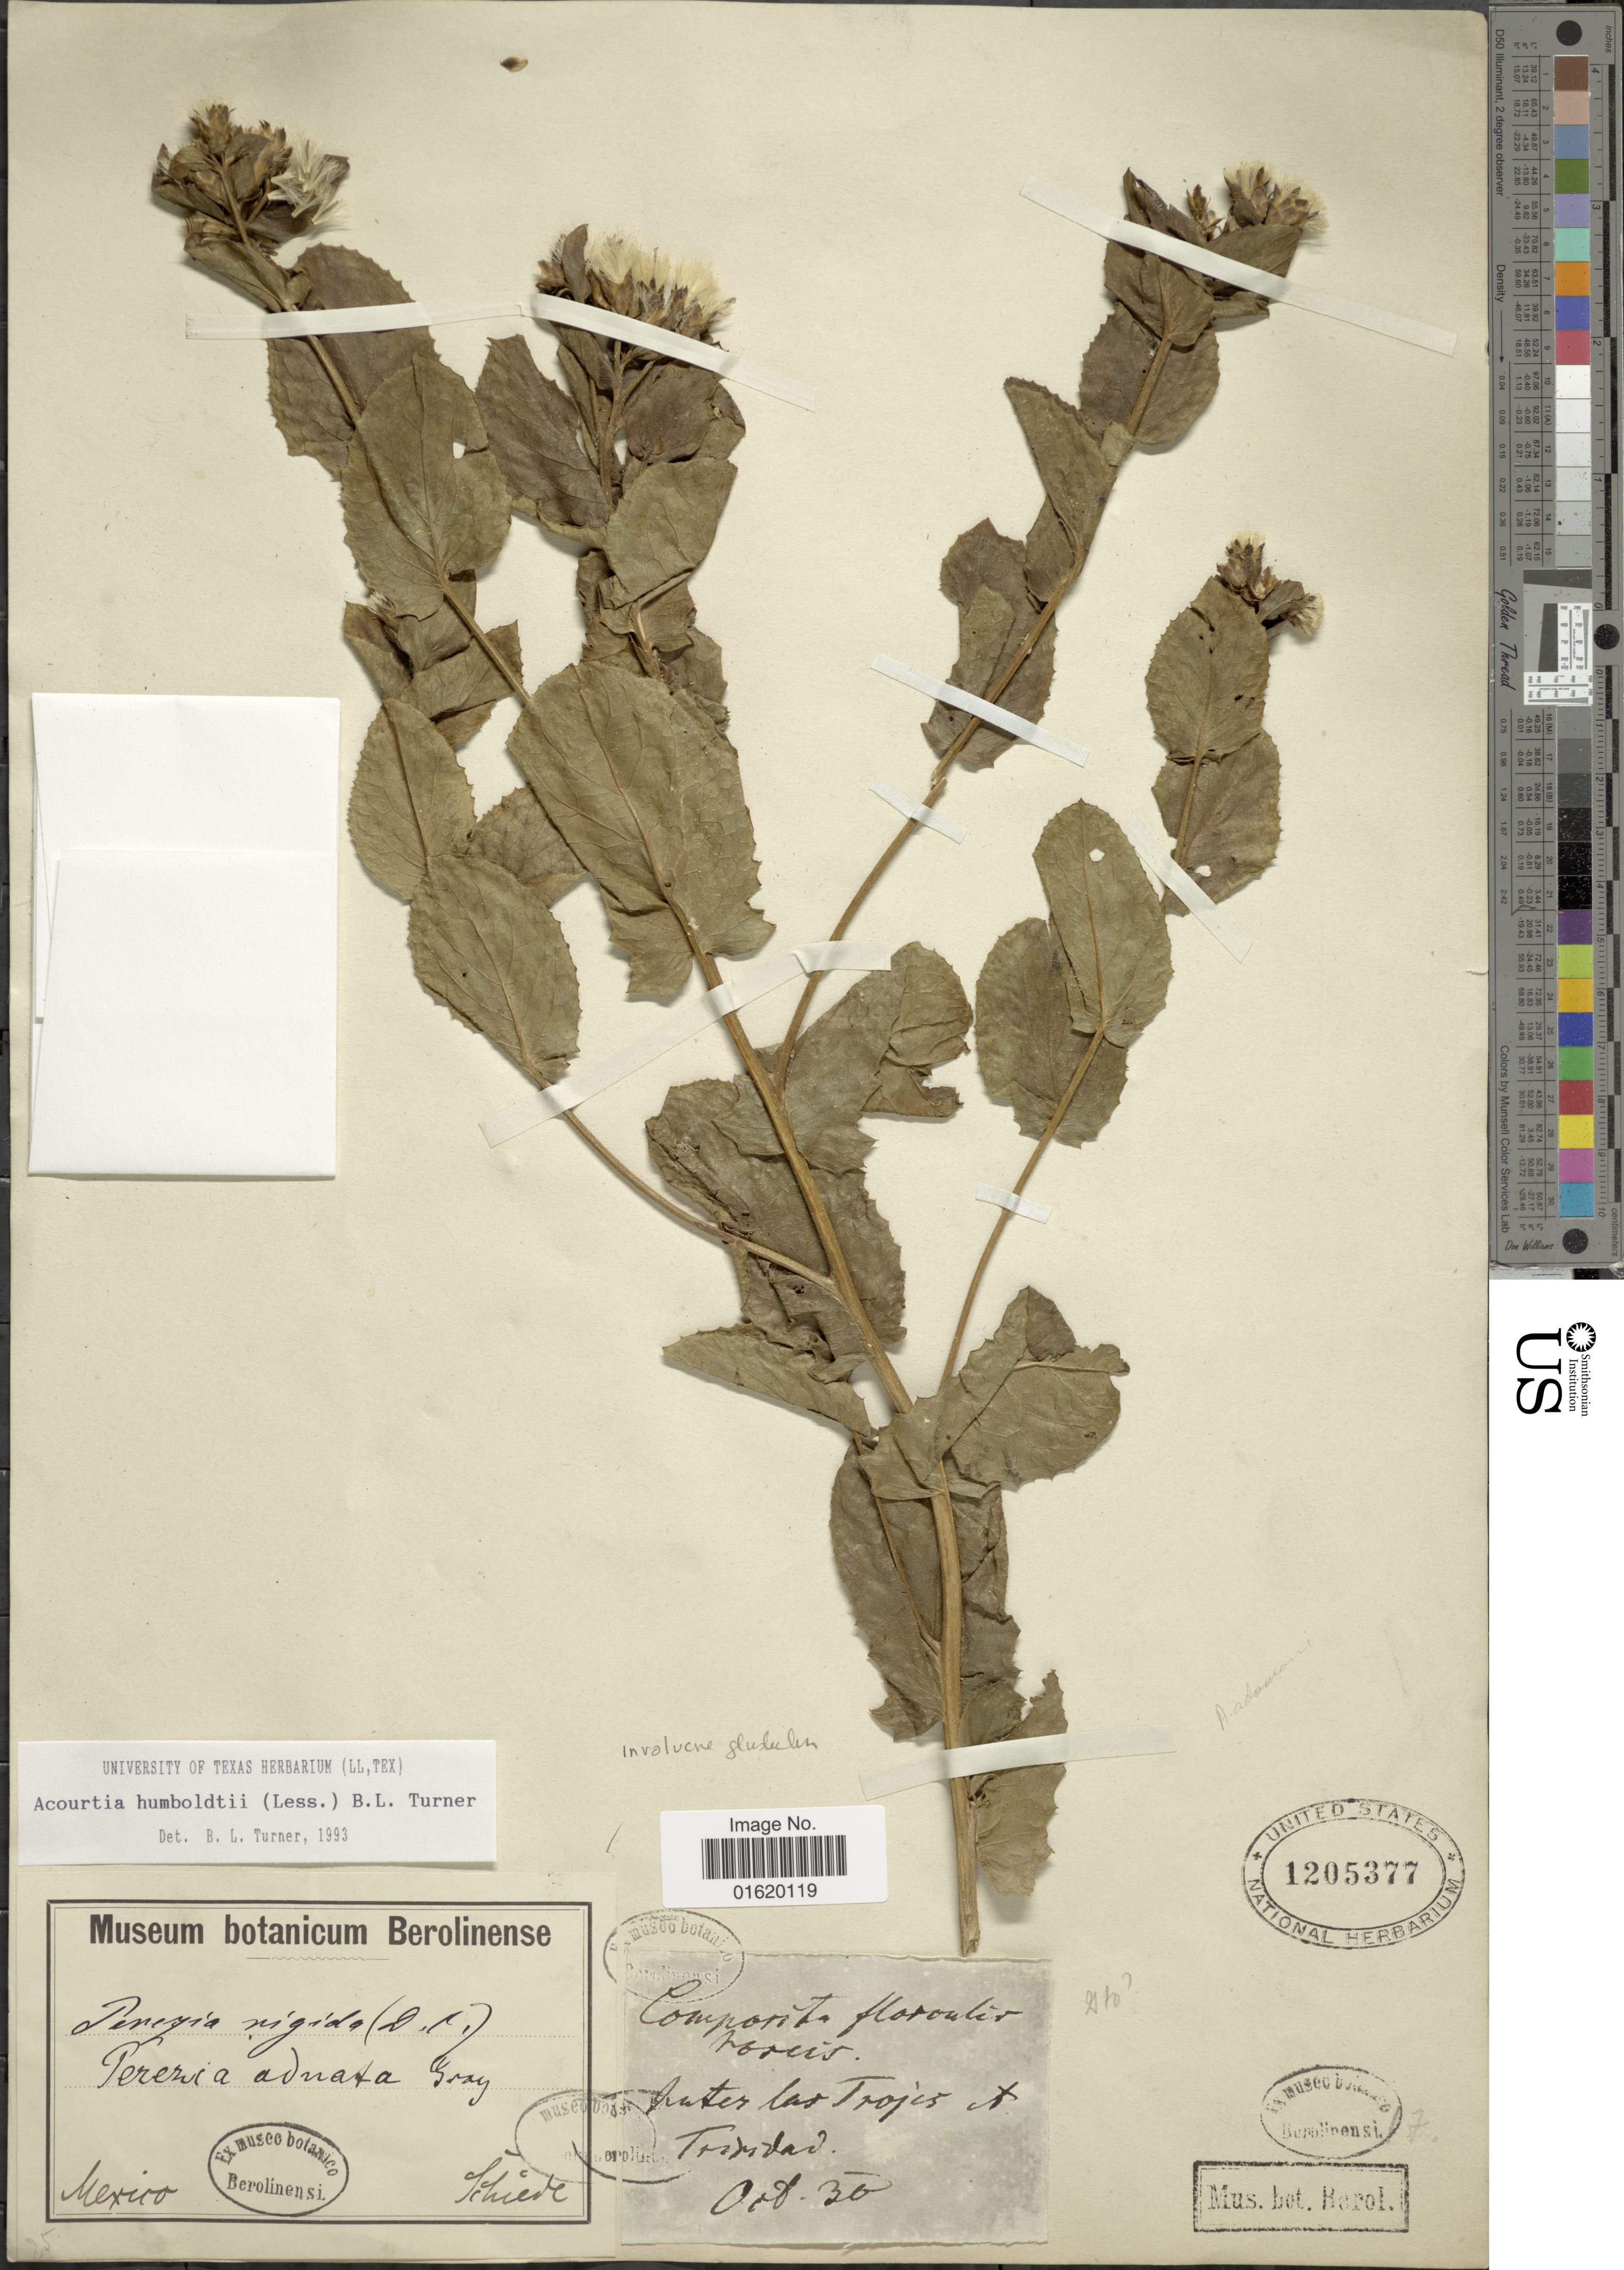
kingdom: Plantae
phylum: Tracheophyta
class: Magnoliopsida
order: Asterales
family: Asteraceae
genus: Acourtia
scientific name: Acourtia humboldtii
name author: (Less.) B.L. Turner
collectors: Schiede, --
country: Mexico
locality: Inter las Trojes et Tropidad [interpreted]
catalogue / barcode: US 1205377